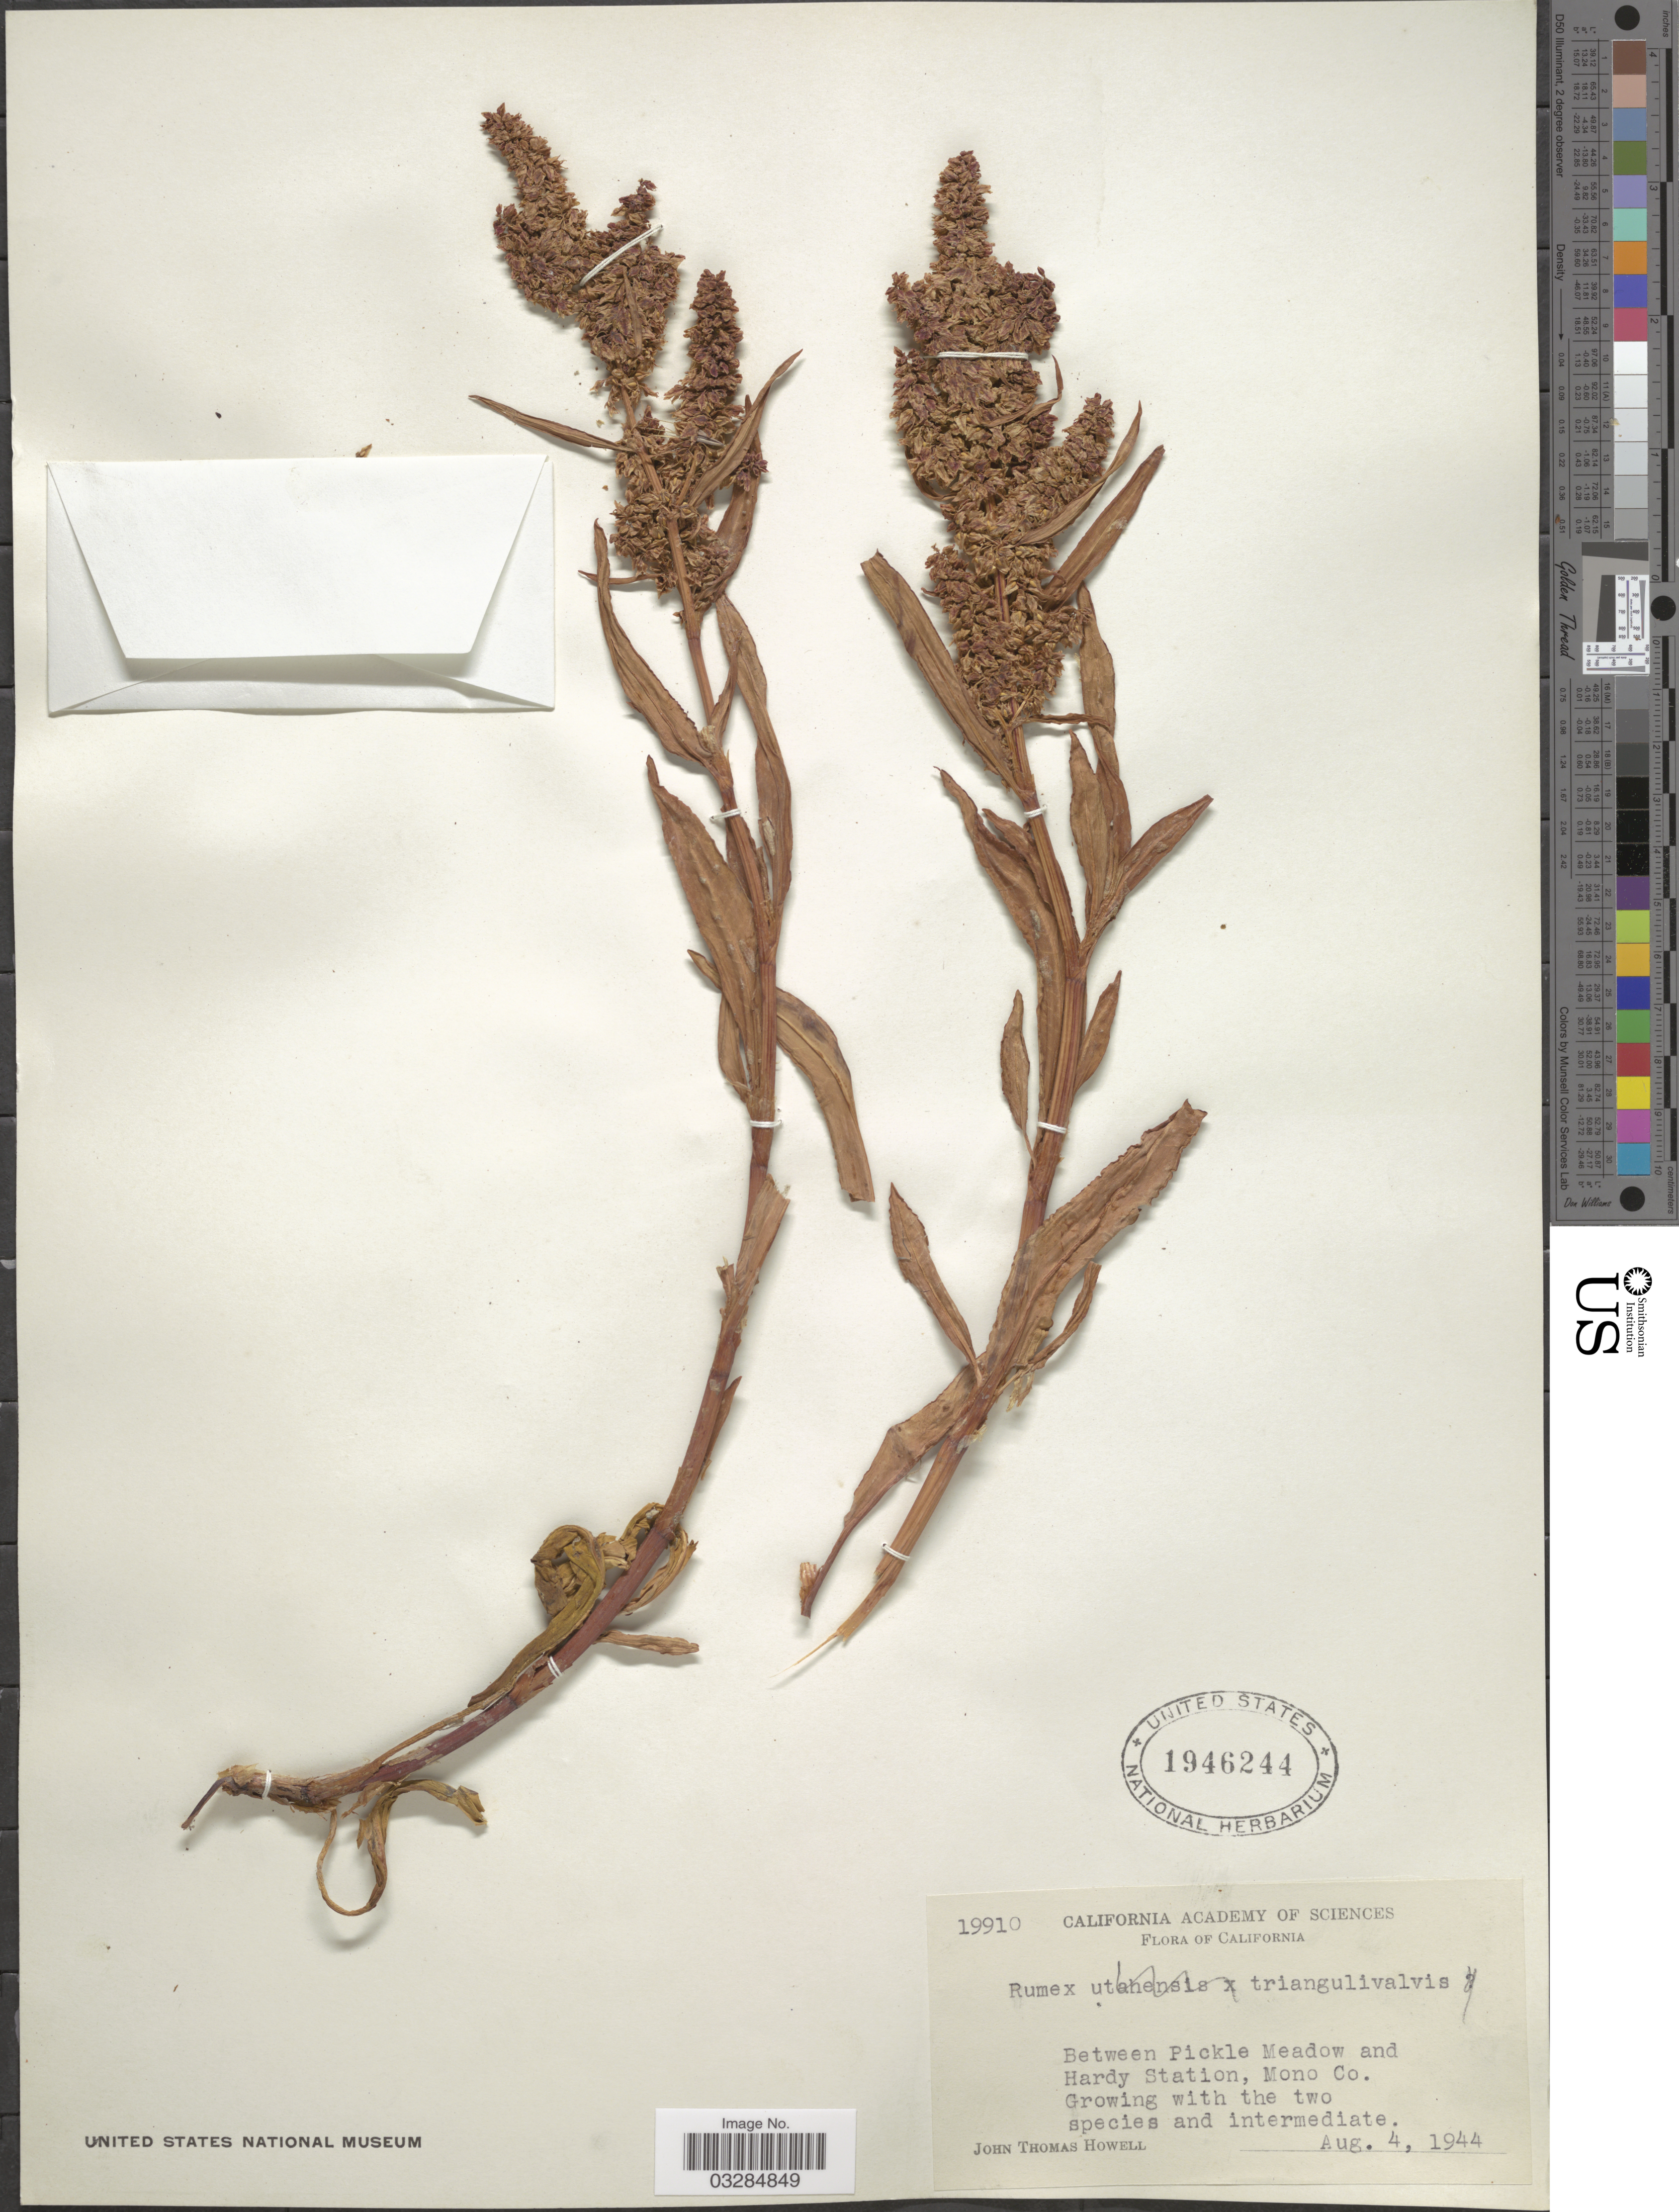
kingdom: Plantae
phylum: Tracheophyta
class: Magnoliopsida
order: Caryophyllales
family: Polygonaceae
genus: Rumex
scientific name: Rumex triangulivalvis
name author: (Danser) Rech. f.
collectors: J. T. Howell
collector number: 19910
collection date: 1944-08-04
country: United States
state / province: California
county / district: Mono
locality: Between Pickle Meadow and Hardy Station, Mono Co.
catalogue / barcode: US 1946244